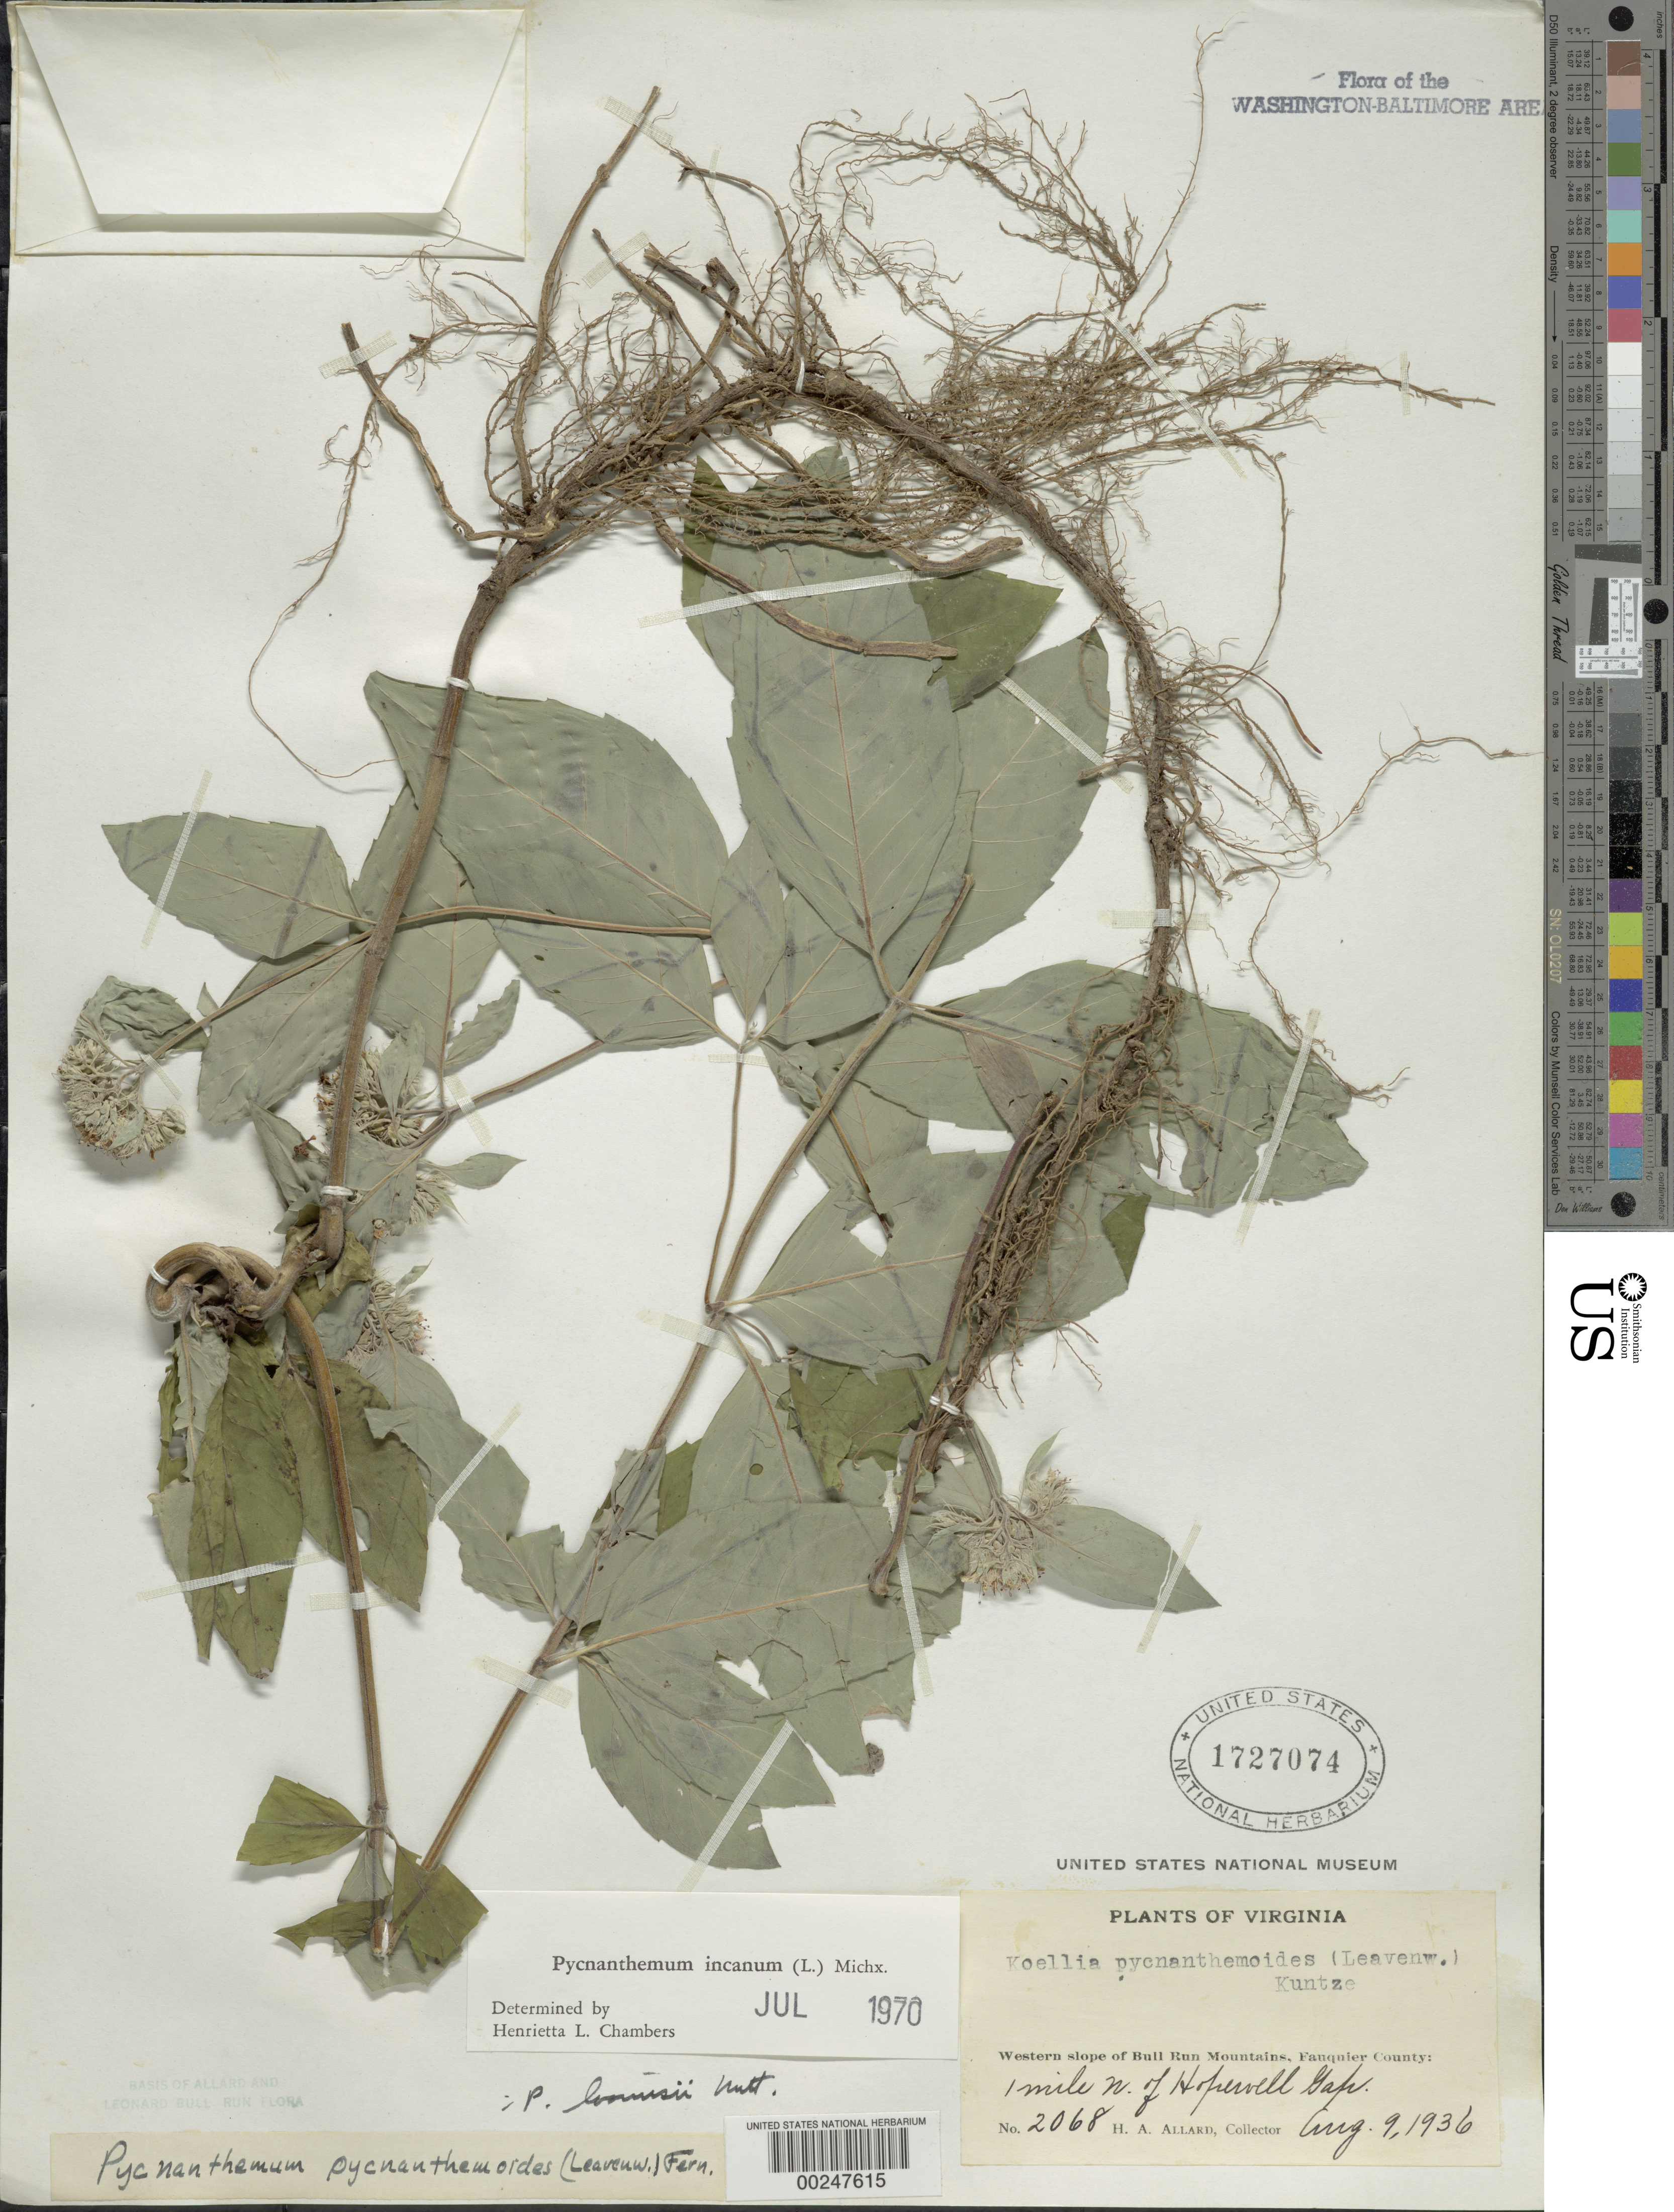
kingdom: Plantae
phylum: Tracheophyta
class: Magnoliopsida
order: Lamiales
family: Lamiaceae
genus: Pycnanthemum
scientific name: Pycnanthemum incanum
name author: (L.) Michx.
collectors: H. A. Allard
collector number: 2068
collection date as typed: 09 Aug 1936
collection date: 1936-08-09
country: United States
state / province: Virginia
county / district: Fauquier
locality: Western slope of Bull Mt, 1 mi. N of Hopewell Gap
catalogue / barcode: US 1727074